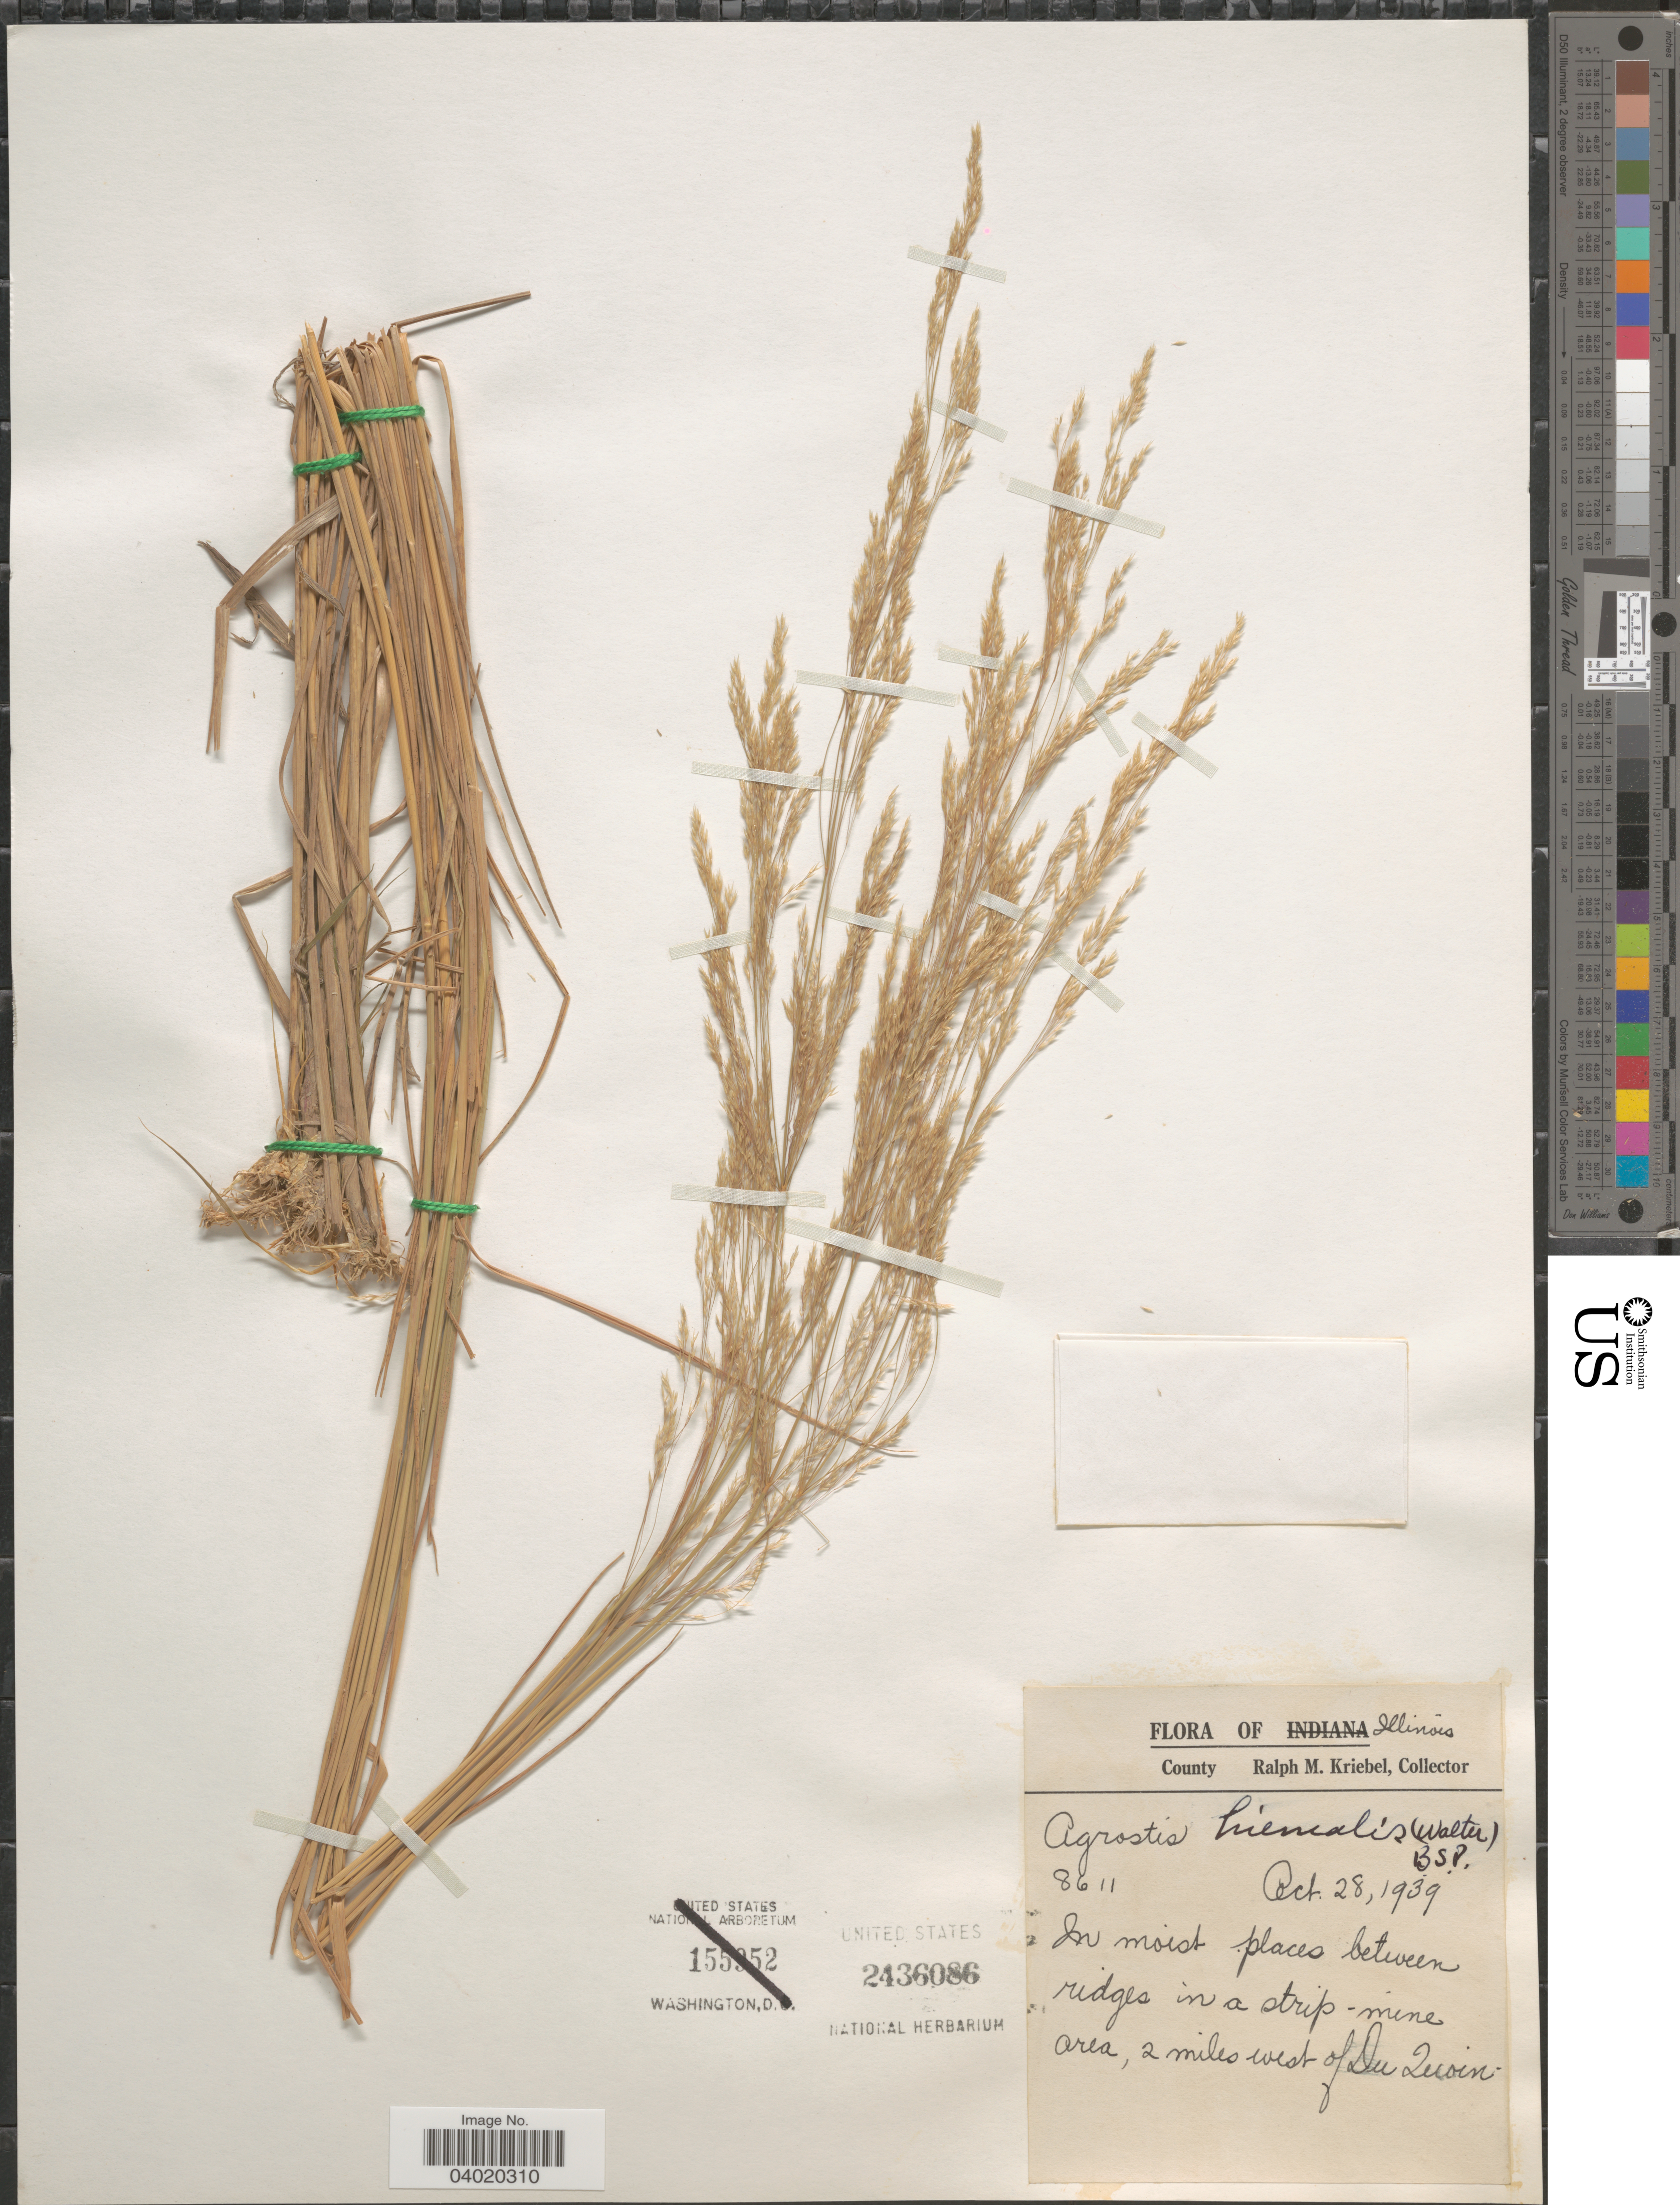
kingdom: Plantae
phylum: Tracheophyta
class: Liliopsida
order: Poales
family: Poaceae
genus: Agrostis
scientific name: Agrostis hyemalis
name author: (Walter) Britton et al.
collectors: R. M. Kriebel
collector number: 8611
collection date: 1939-10-28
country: United States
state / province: Illinois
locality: Between ridges in a strip-mine area, 2 miles west of Du Quoin.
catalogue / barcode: US 2436086